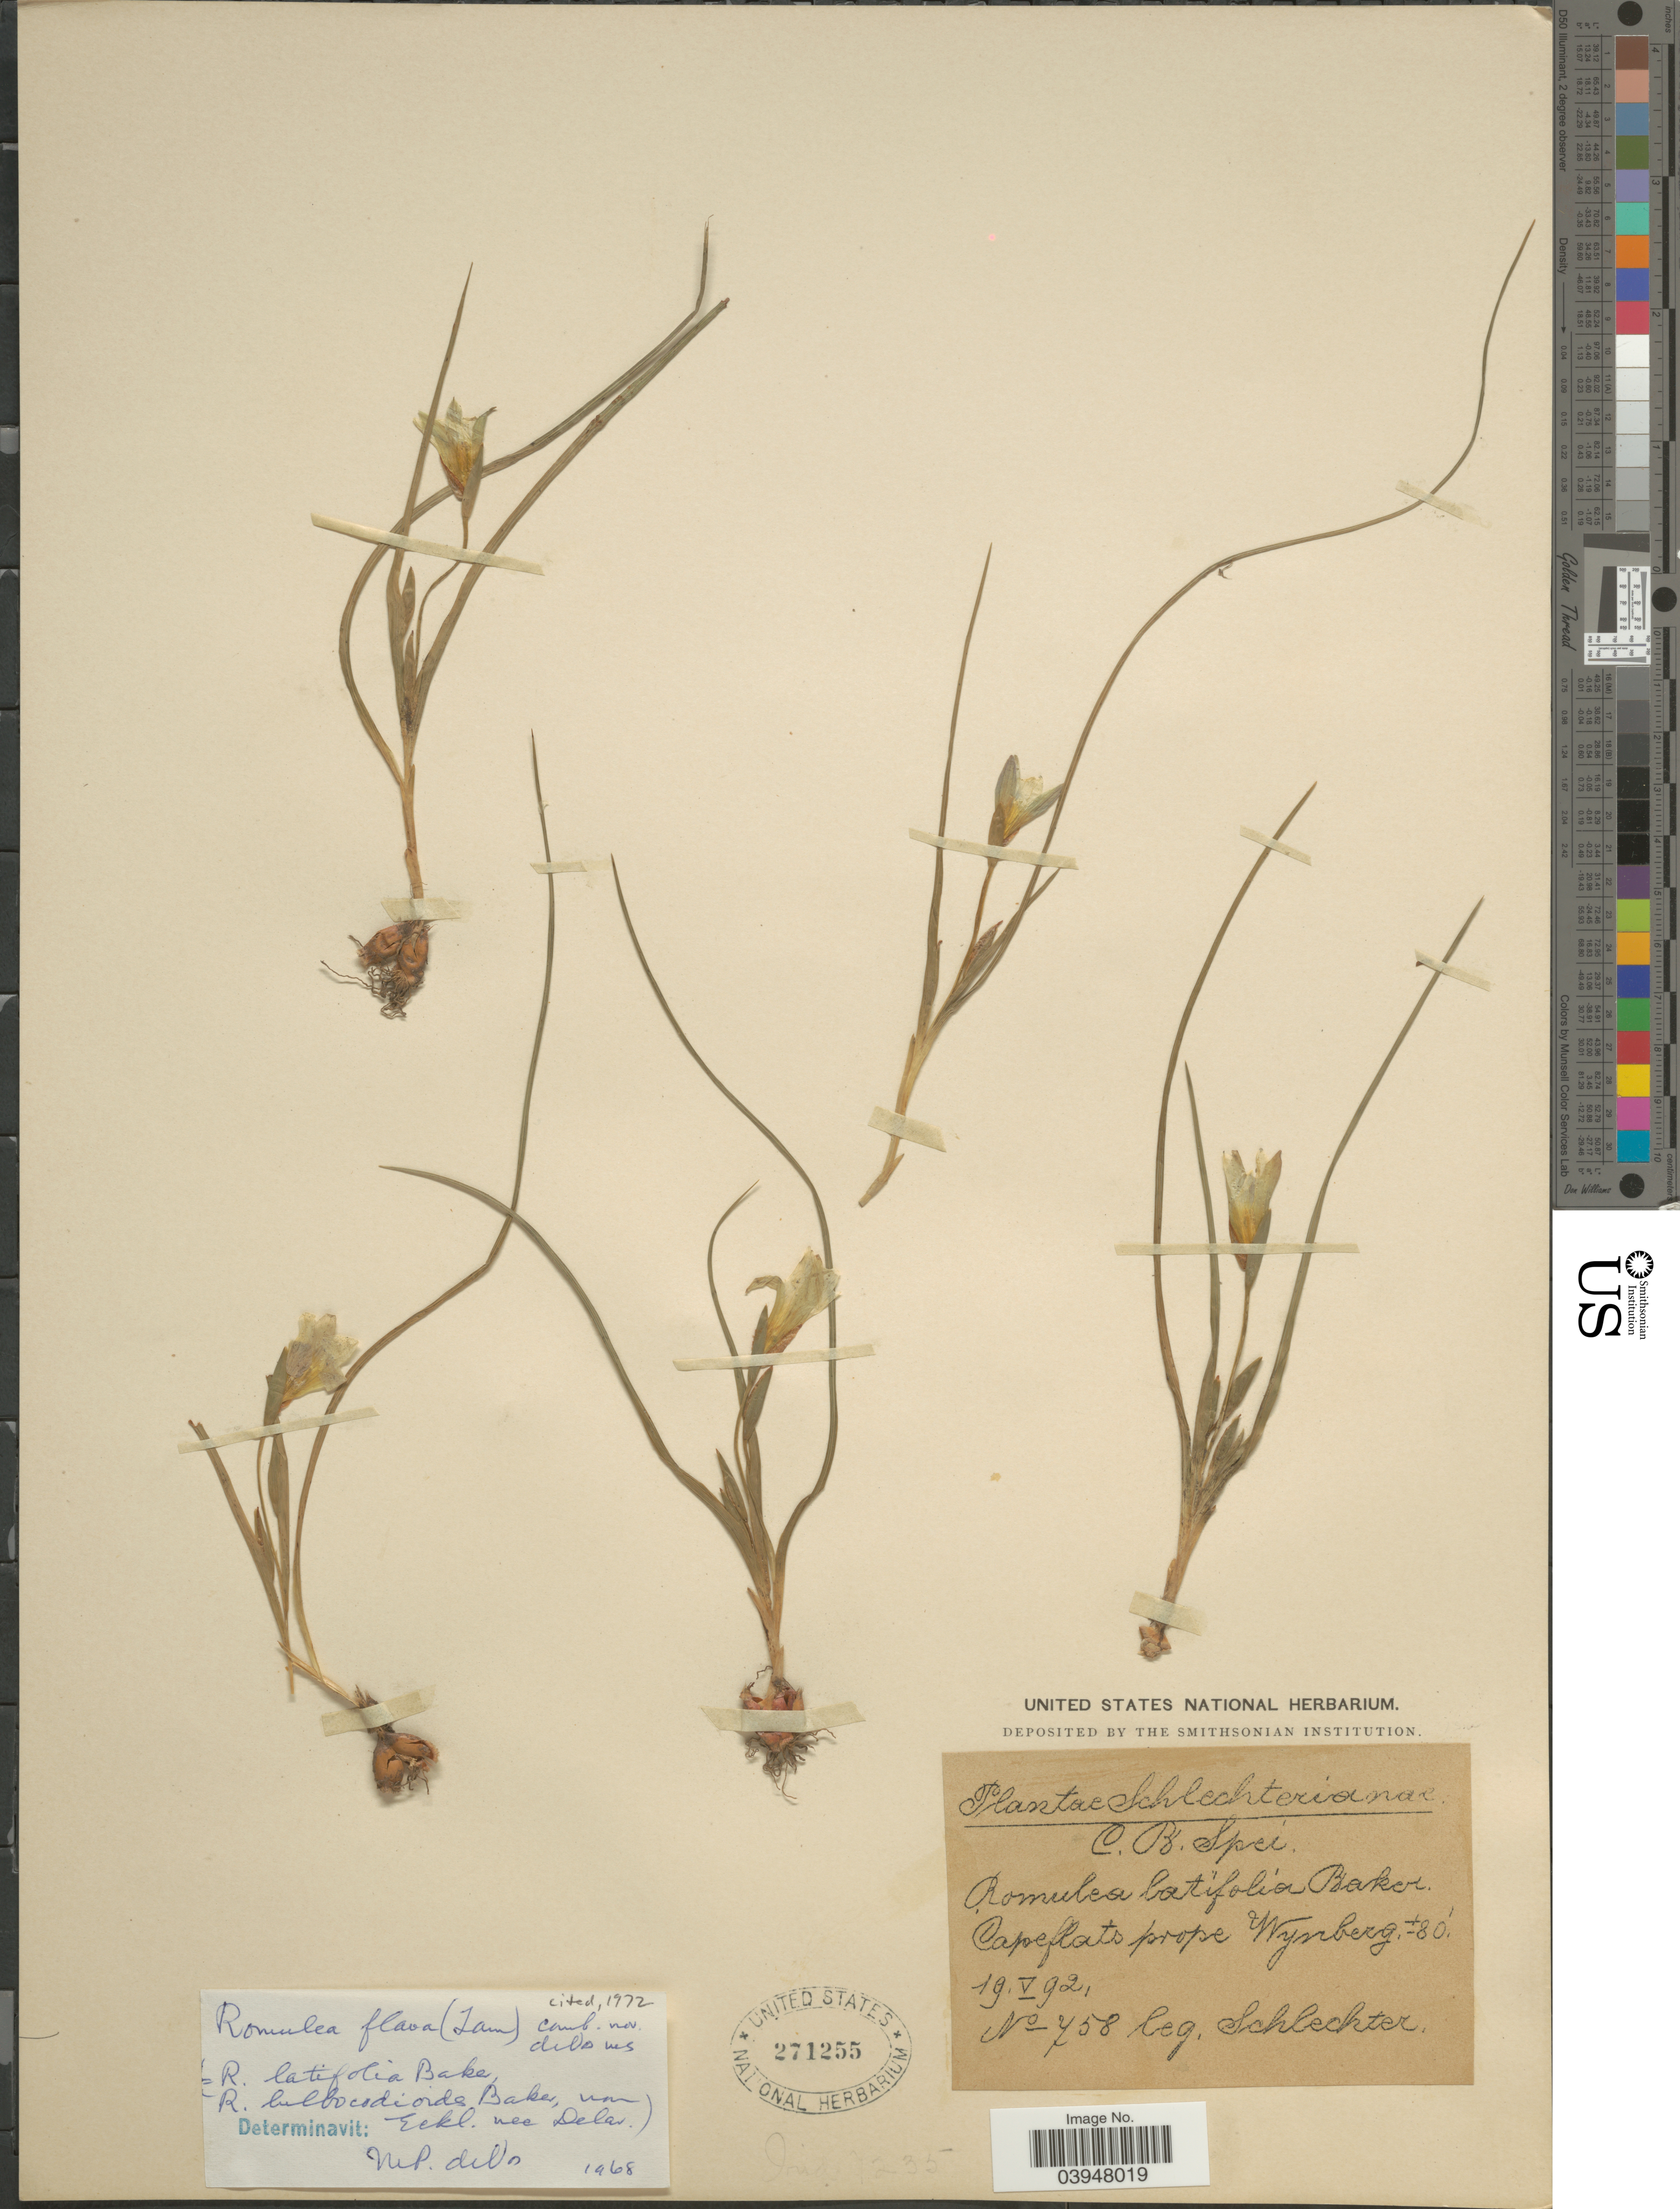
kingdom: Plantae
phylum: Tracheophyta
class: Liliopsida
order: Asparagales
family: Iridaceae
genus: Romulea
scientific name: Romulea flava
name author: (Lam.) M.P. de Vos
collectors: Schlechter, --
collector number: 758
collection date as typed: Transcribed d/m/y: 19/5/92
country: South Africa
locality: C. B. Spei. Capeflats prope Wynberg.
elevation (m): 24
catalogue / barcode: US 271255